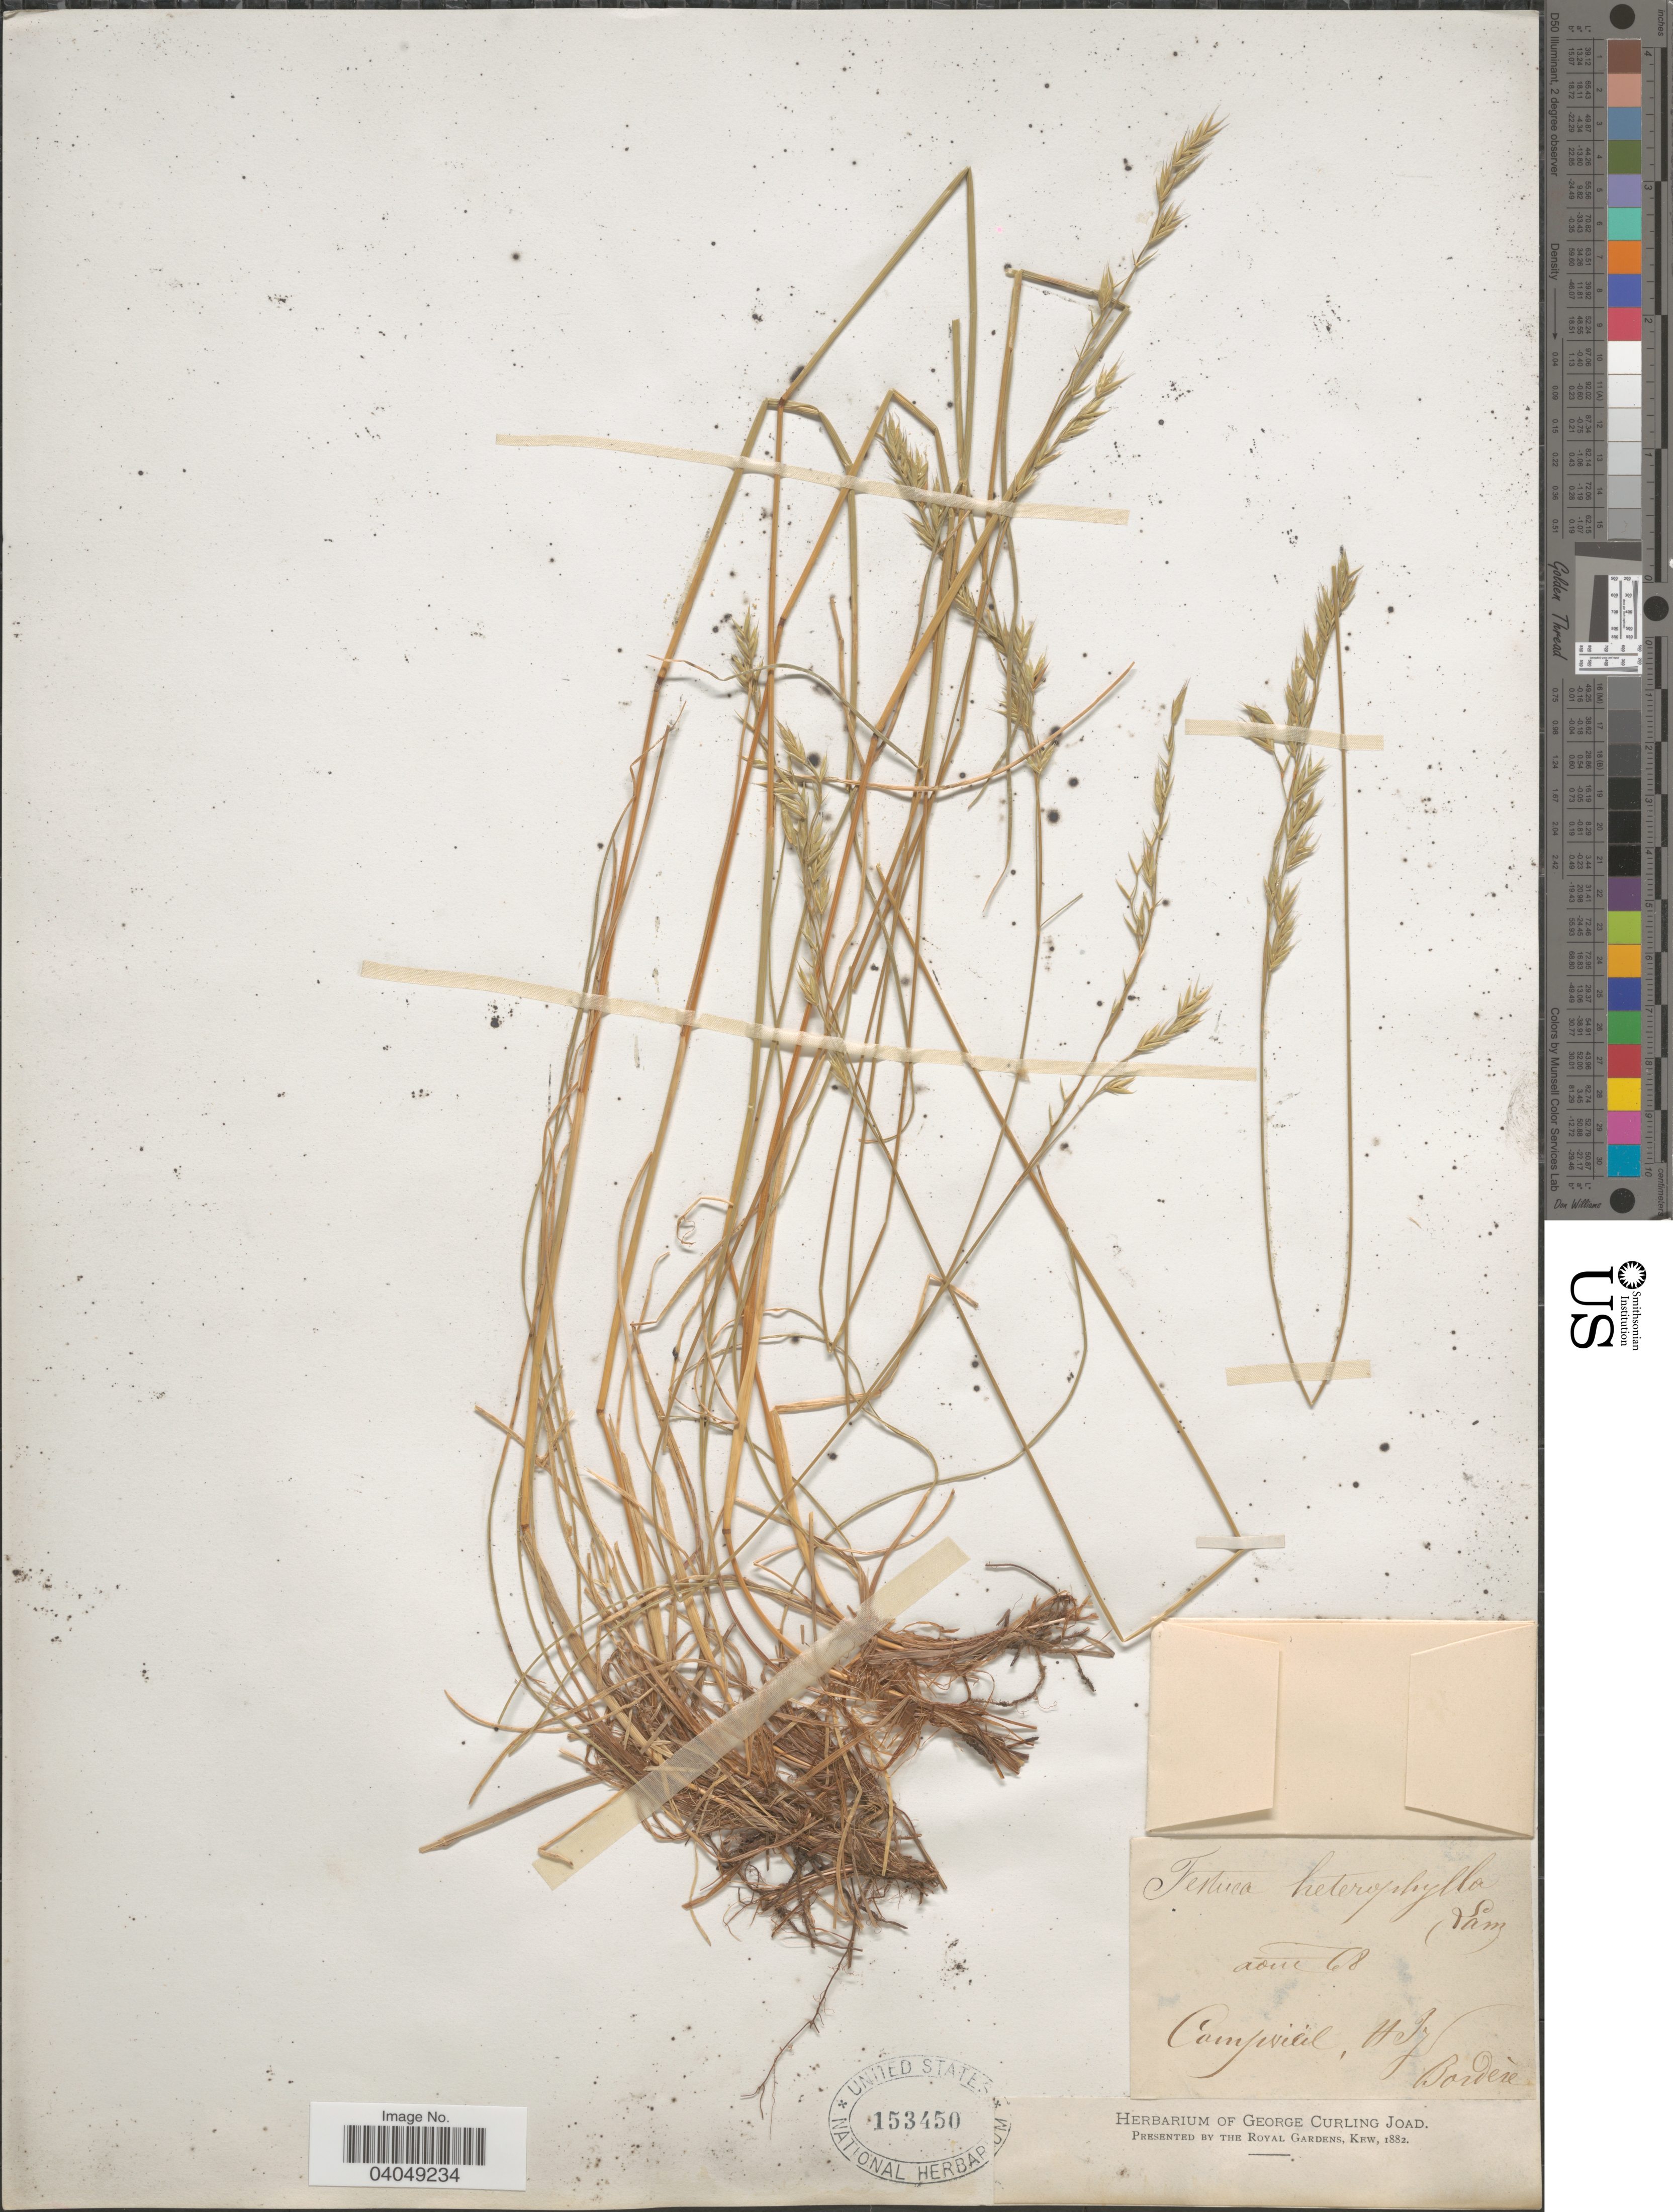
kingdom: Plantae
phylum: Tracheophyta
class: Liliopsida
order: Poales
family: Poaceae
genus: Festuca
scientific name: Festuca heterophylla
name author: Lam.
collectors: -. Bordère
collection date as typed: Transcribed d/m/y: /8/68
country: France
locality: Camprieu, H Py.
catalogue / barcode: US 153450